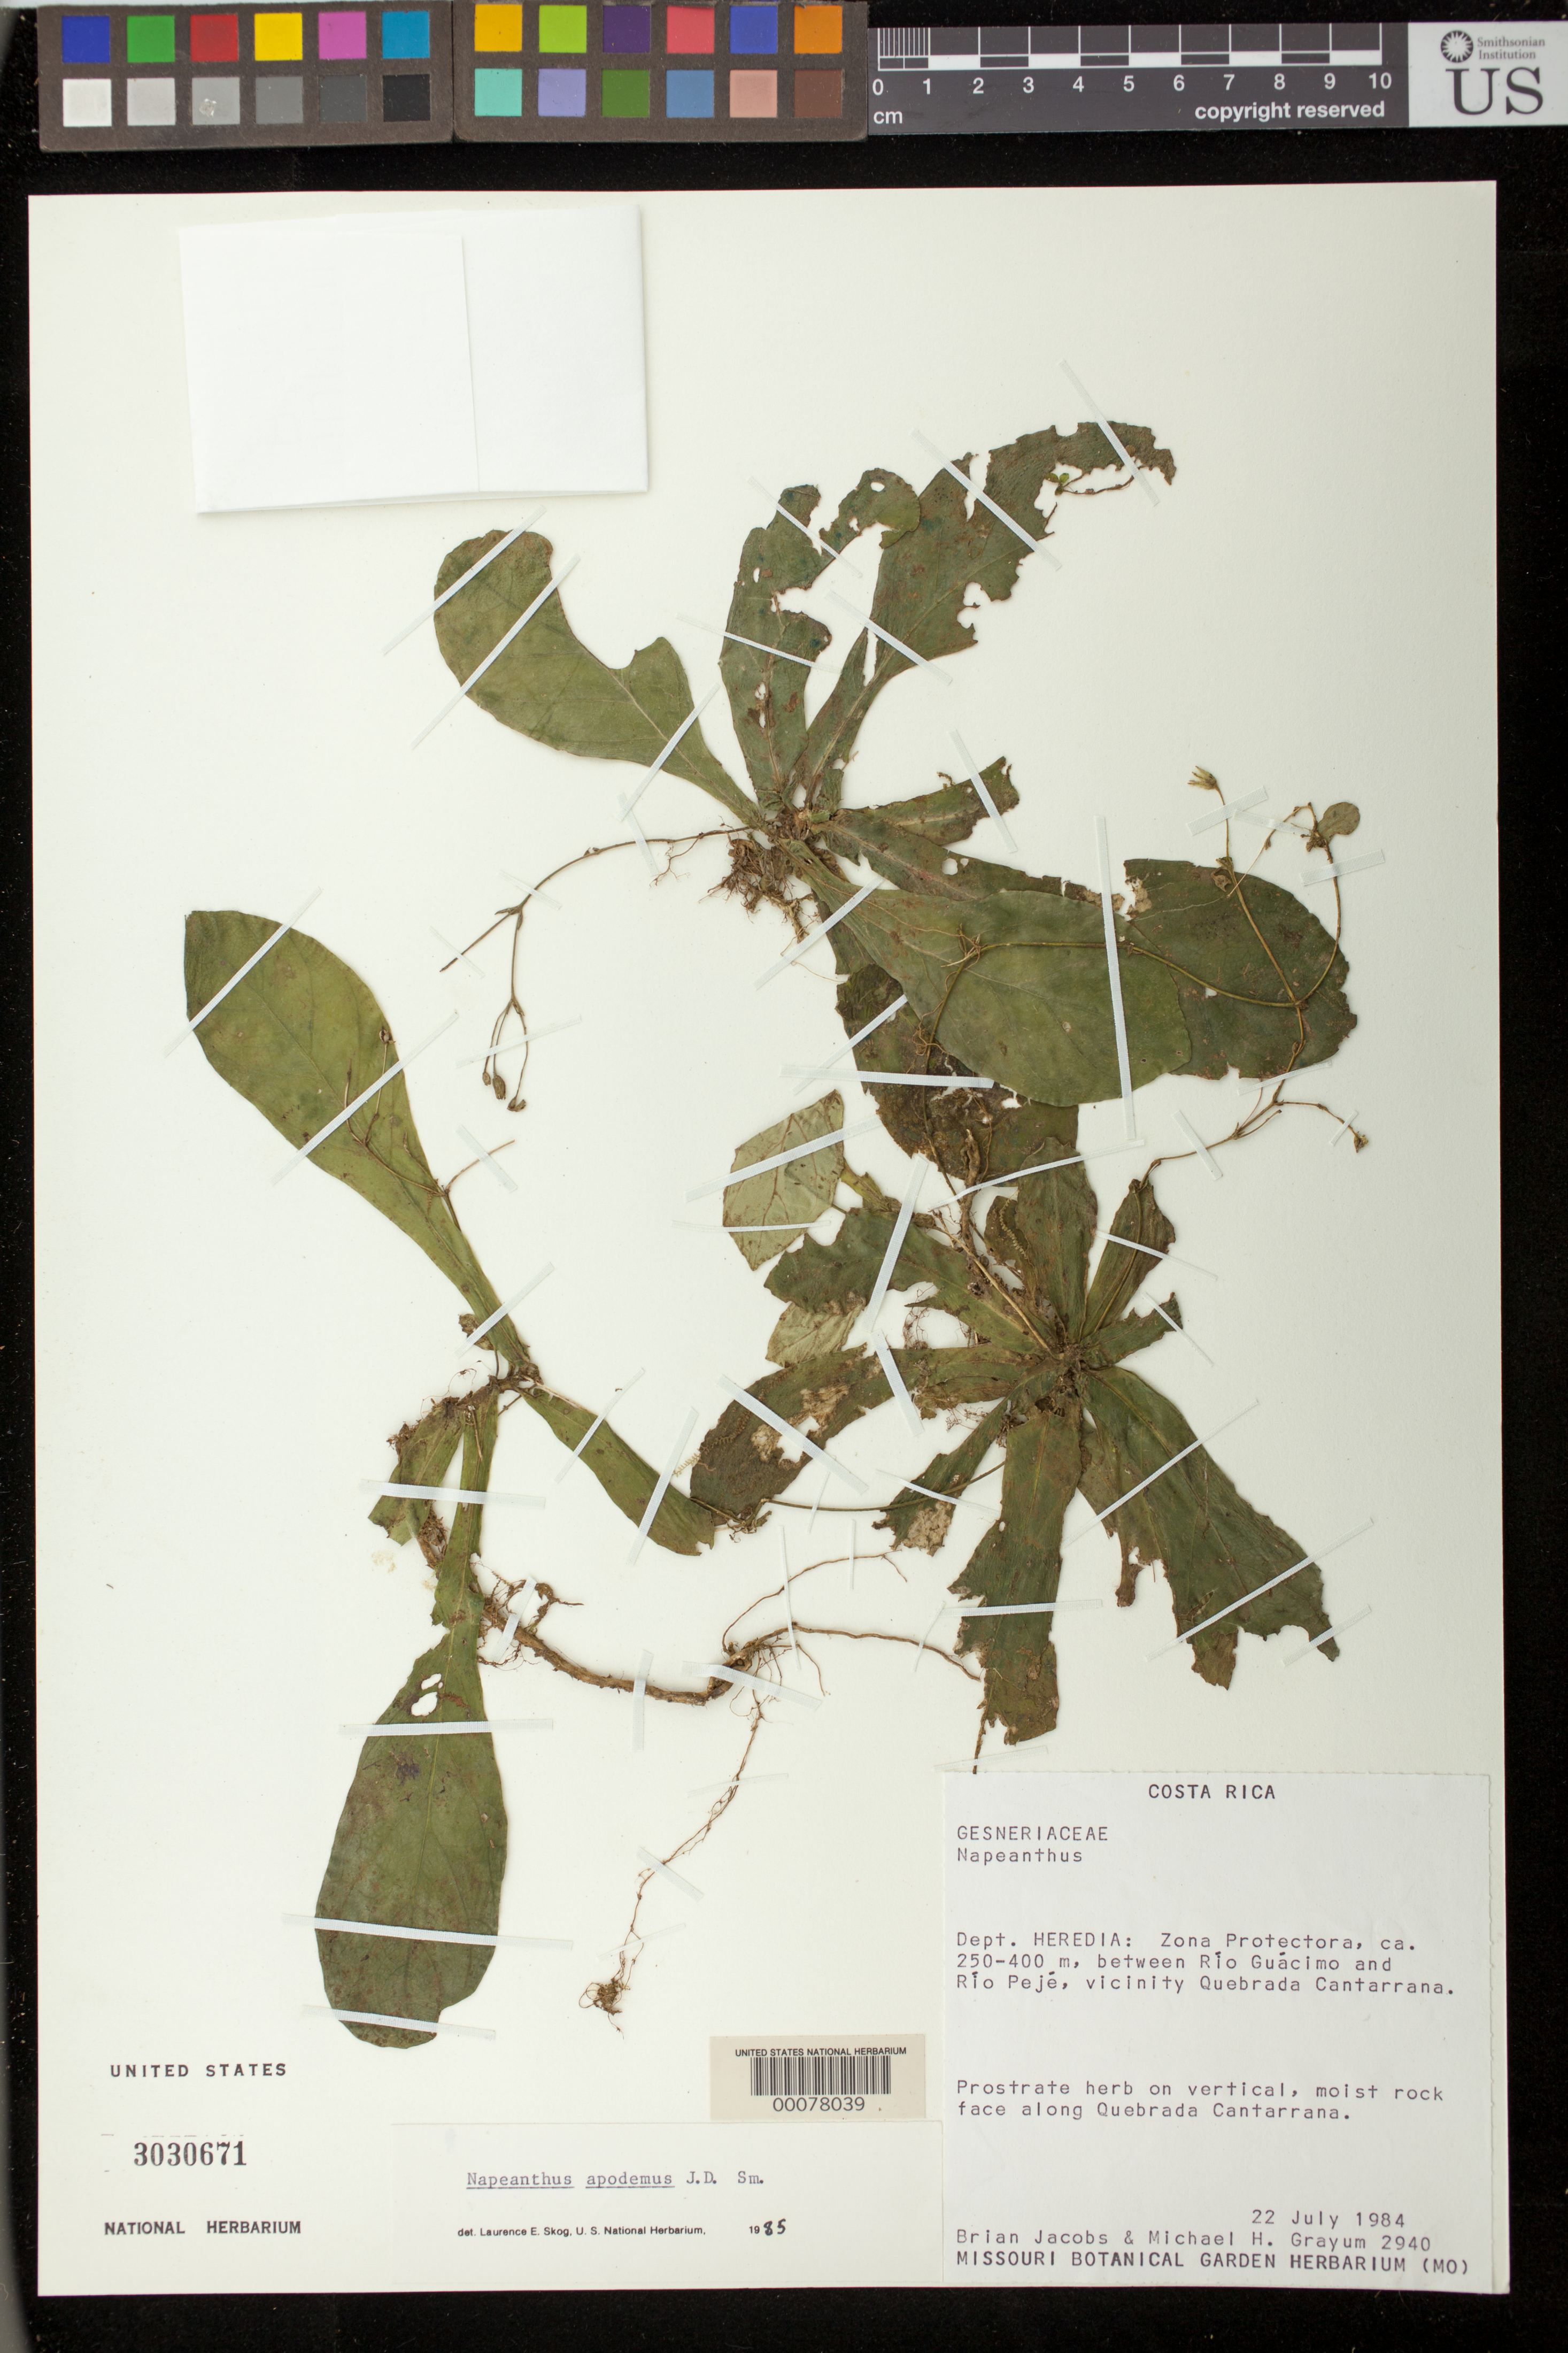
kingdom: Plantae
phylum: Tracheophyta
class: Magnoliopsida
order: Lamiales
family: Gesneriaceae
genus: Napeanthus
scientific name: Napeanthus apodemus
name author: Donn. Sm.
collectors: B. Jacobs & M. H. Grayum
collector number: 2940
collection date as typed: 22 Jul 1984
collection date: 1984-07-22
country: Costa Rica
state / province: Heredia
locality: Zona protectora, between Rio Guacimo and Rio Peje, along Quebrada Cantarrana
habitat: On vertical, moist rock face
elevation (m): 250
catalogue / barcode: US 3030671